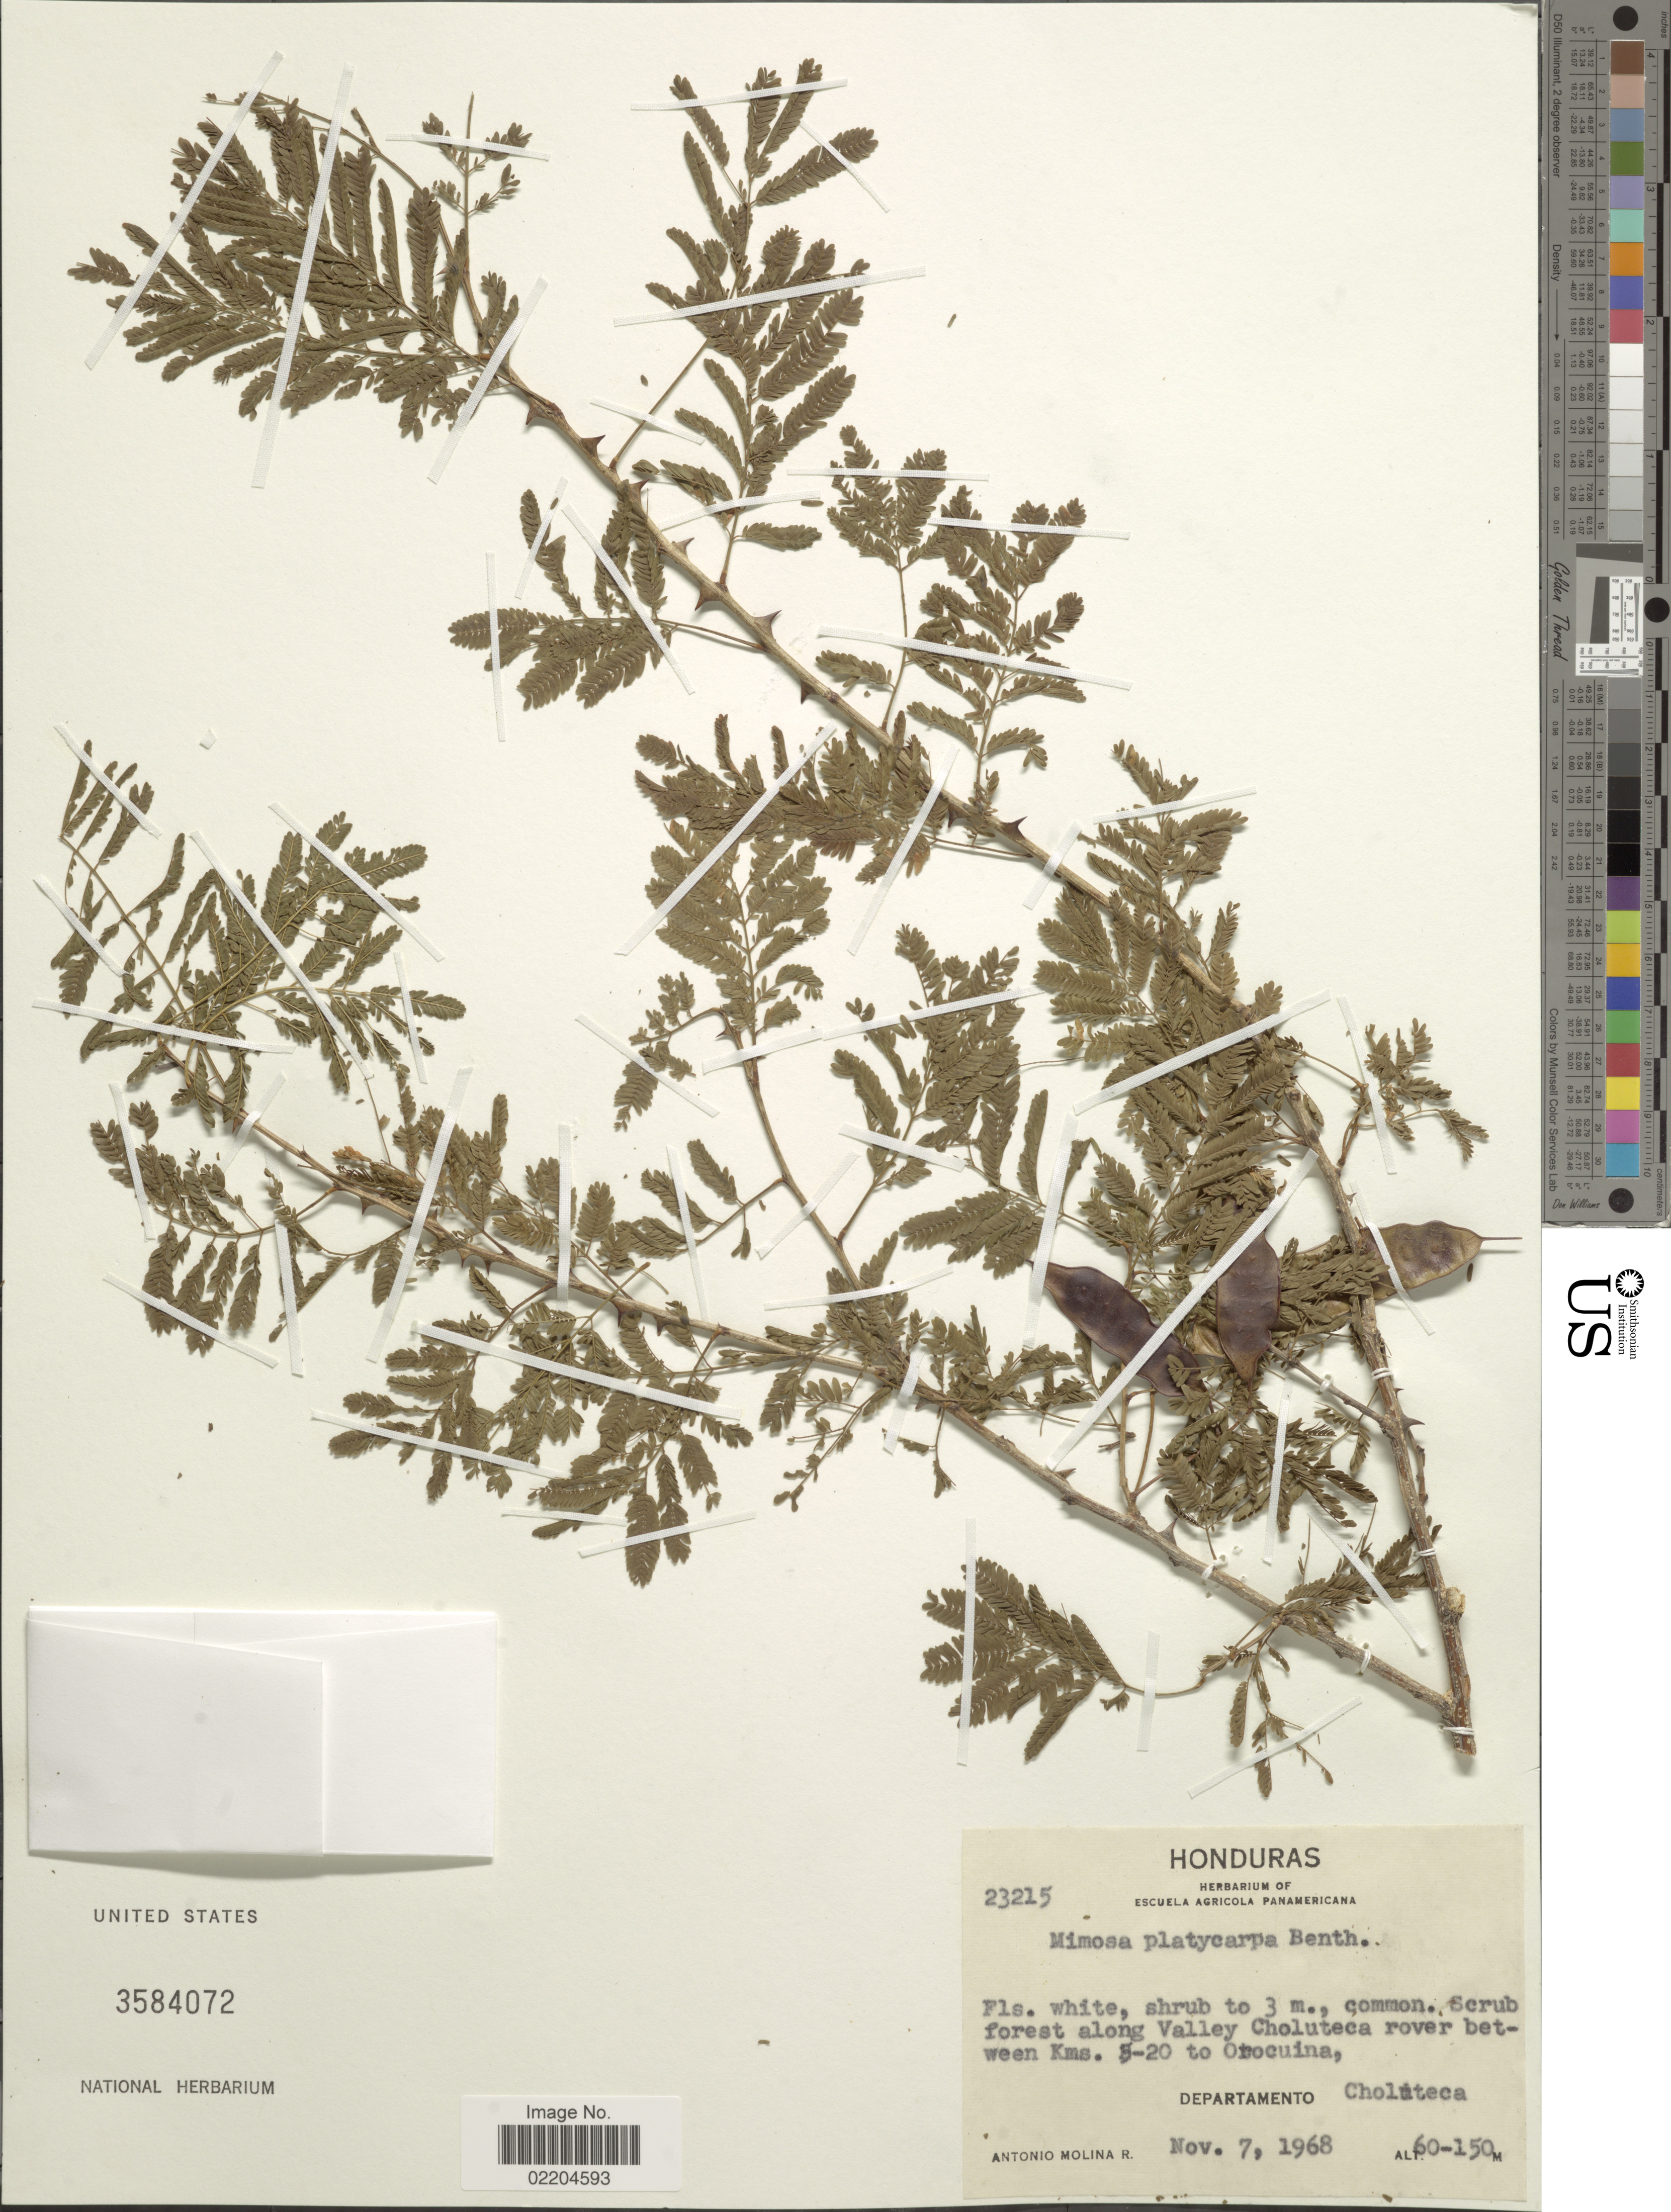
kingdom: Plantae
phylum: Tracheophyta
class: Magnoliopsida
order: Fabales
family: Fabaceae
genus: Mimosa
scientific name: Mimosa platycarpa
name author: Benth.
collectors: A. Molina R.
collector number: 23215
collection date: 1968-11-07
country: Honduras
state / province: Choluteca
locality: Forest along Valley Choluteca river between Kms 5-20 to Orocuina. Departamento Choluteca.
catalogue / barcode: US 3584072